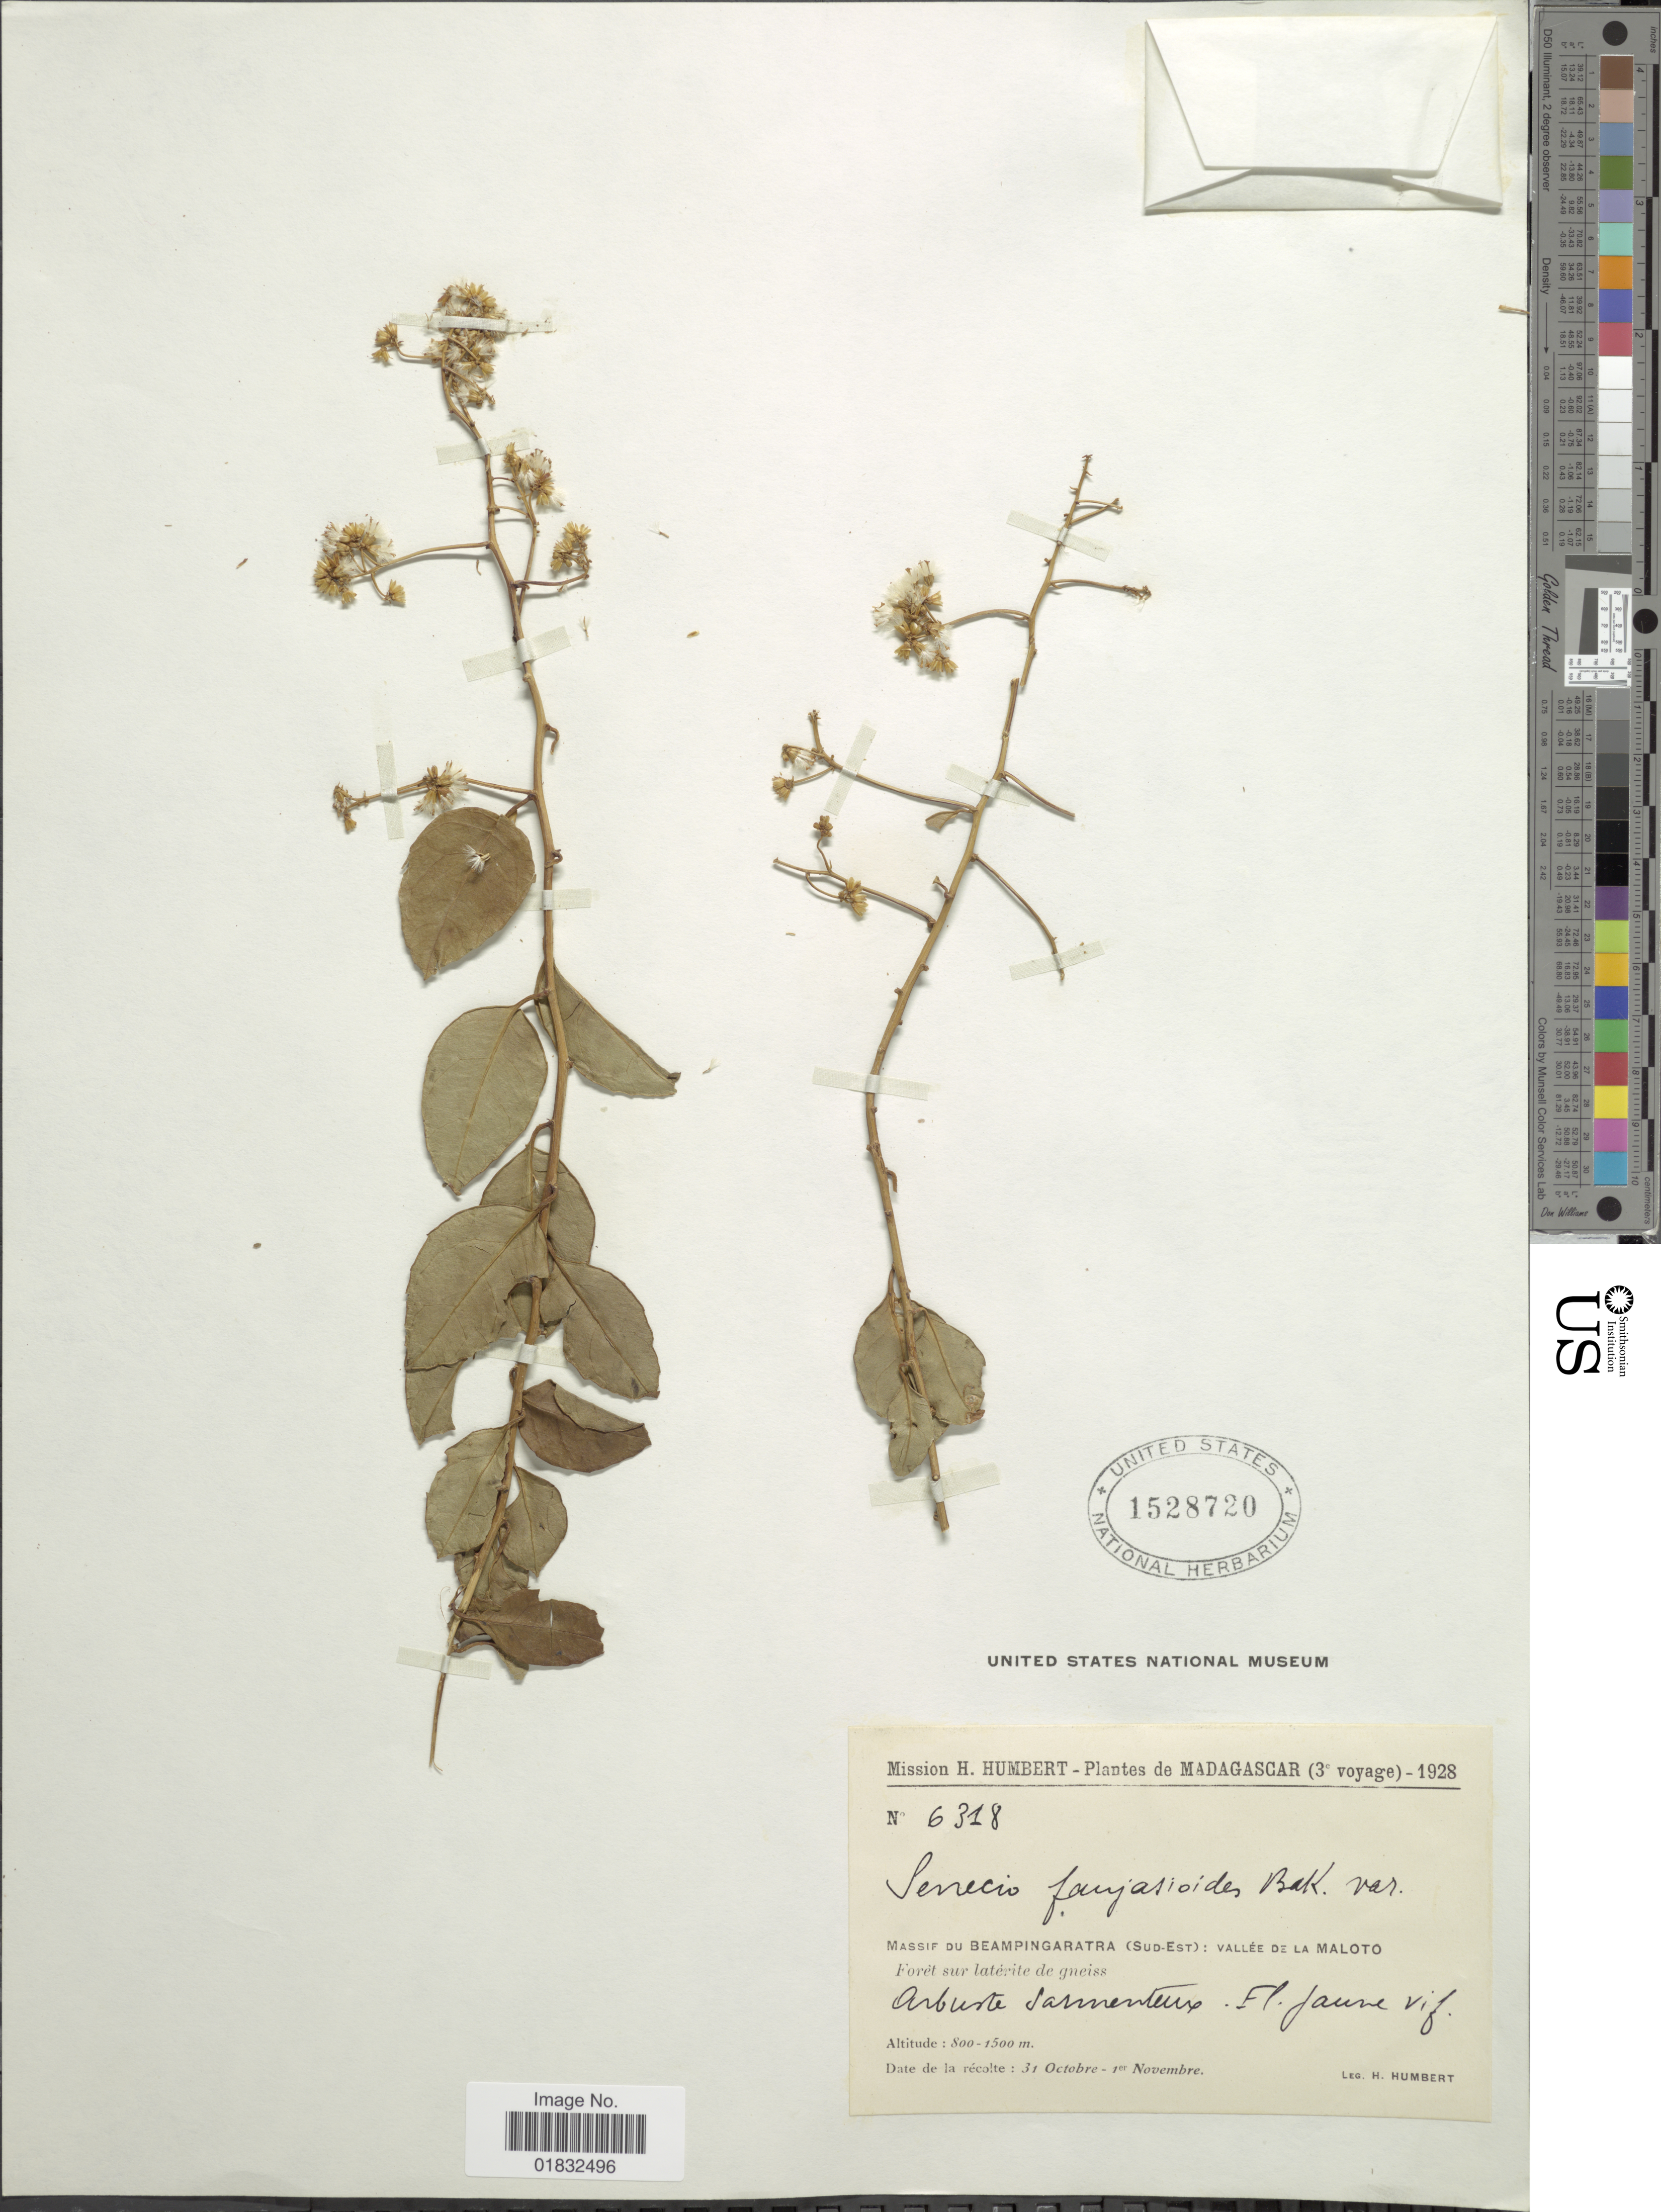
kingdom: Plantae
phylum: Tracheophyta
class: Magnoliopsida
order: Asterales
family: Asteraceae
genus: Hubertia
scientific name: Hubertia faujasioides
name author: (Baker) C. Jeffrey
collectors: H. Humbert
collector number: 6318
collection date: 1928-10-31/1928-11-01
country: Madagascar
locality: Massif du Beampingaratra (Sud-Est): Vallée ez La Maloto, Forét sur latérite de gneiss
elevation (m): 800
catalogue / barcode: US 1528720